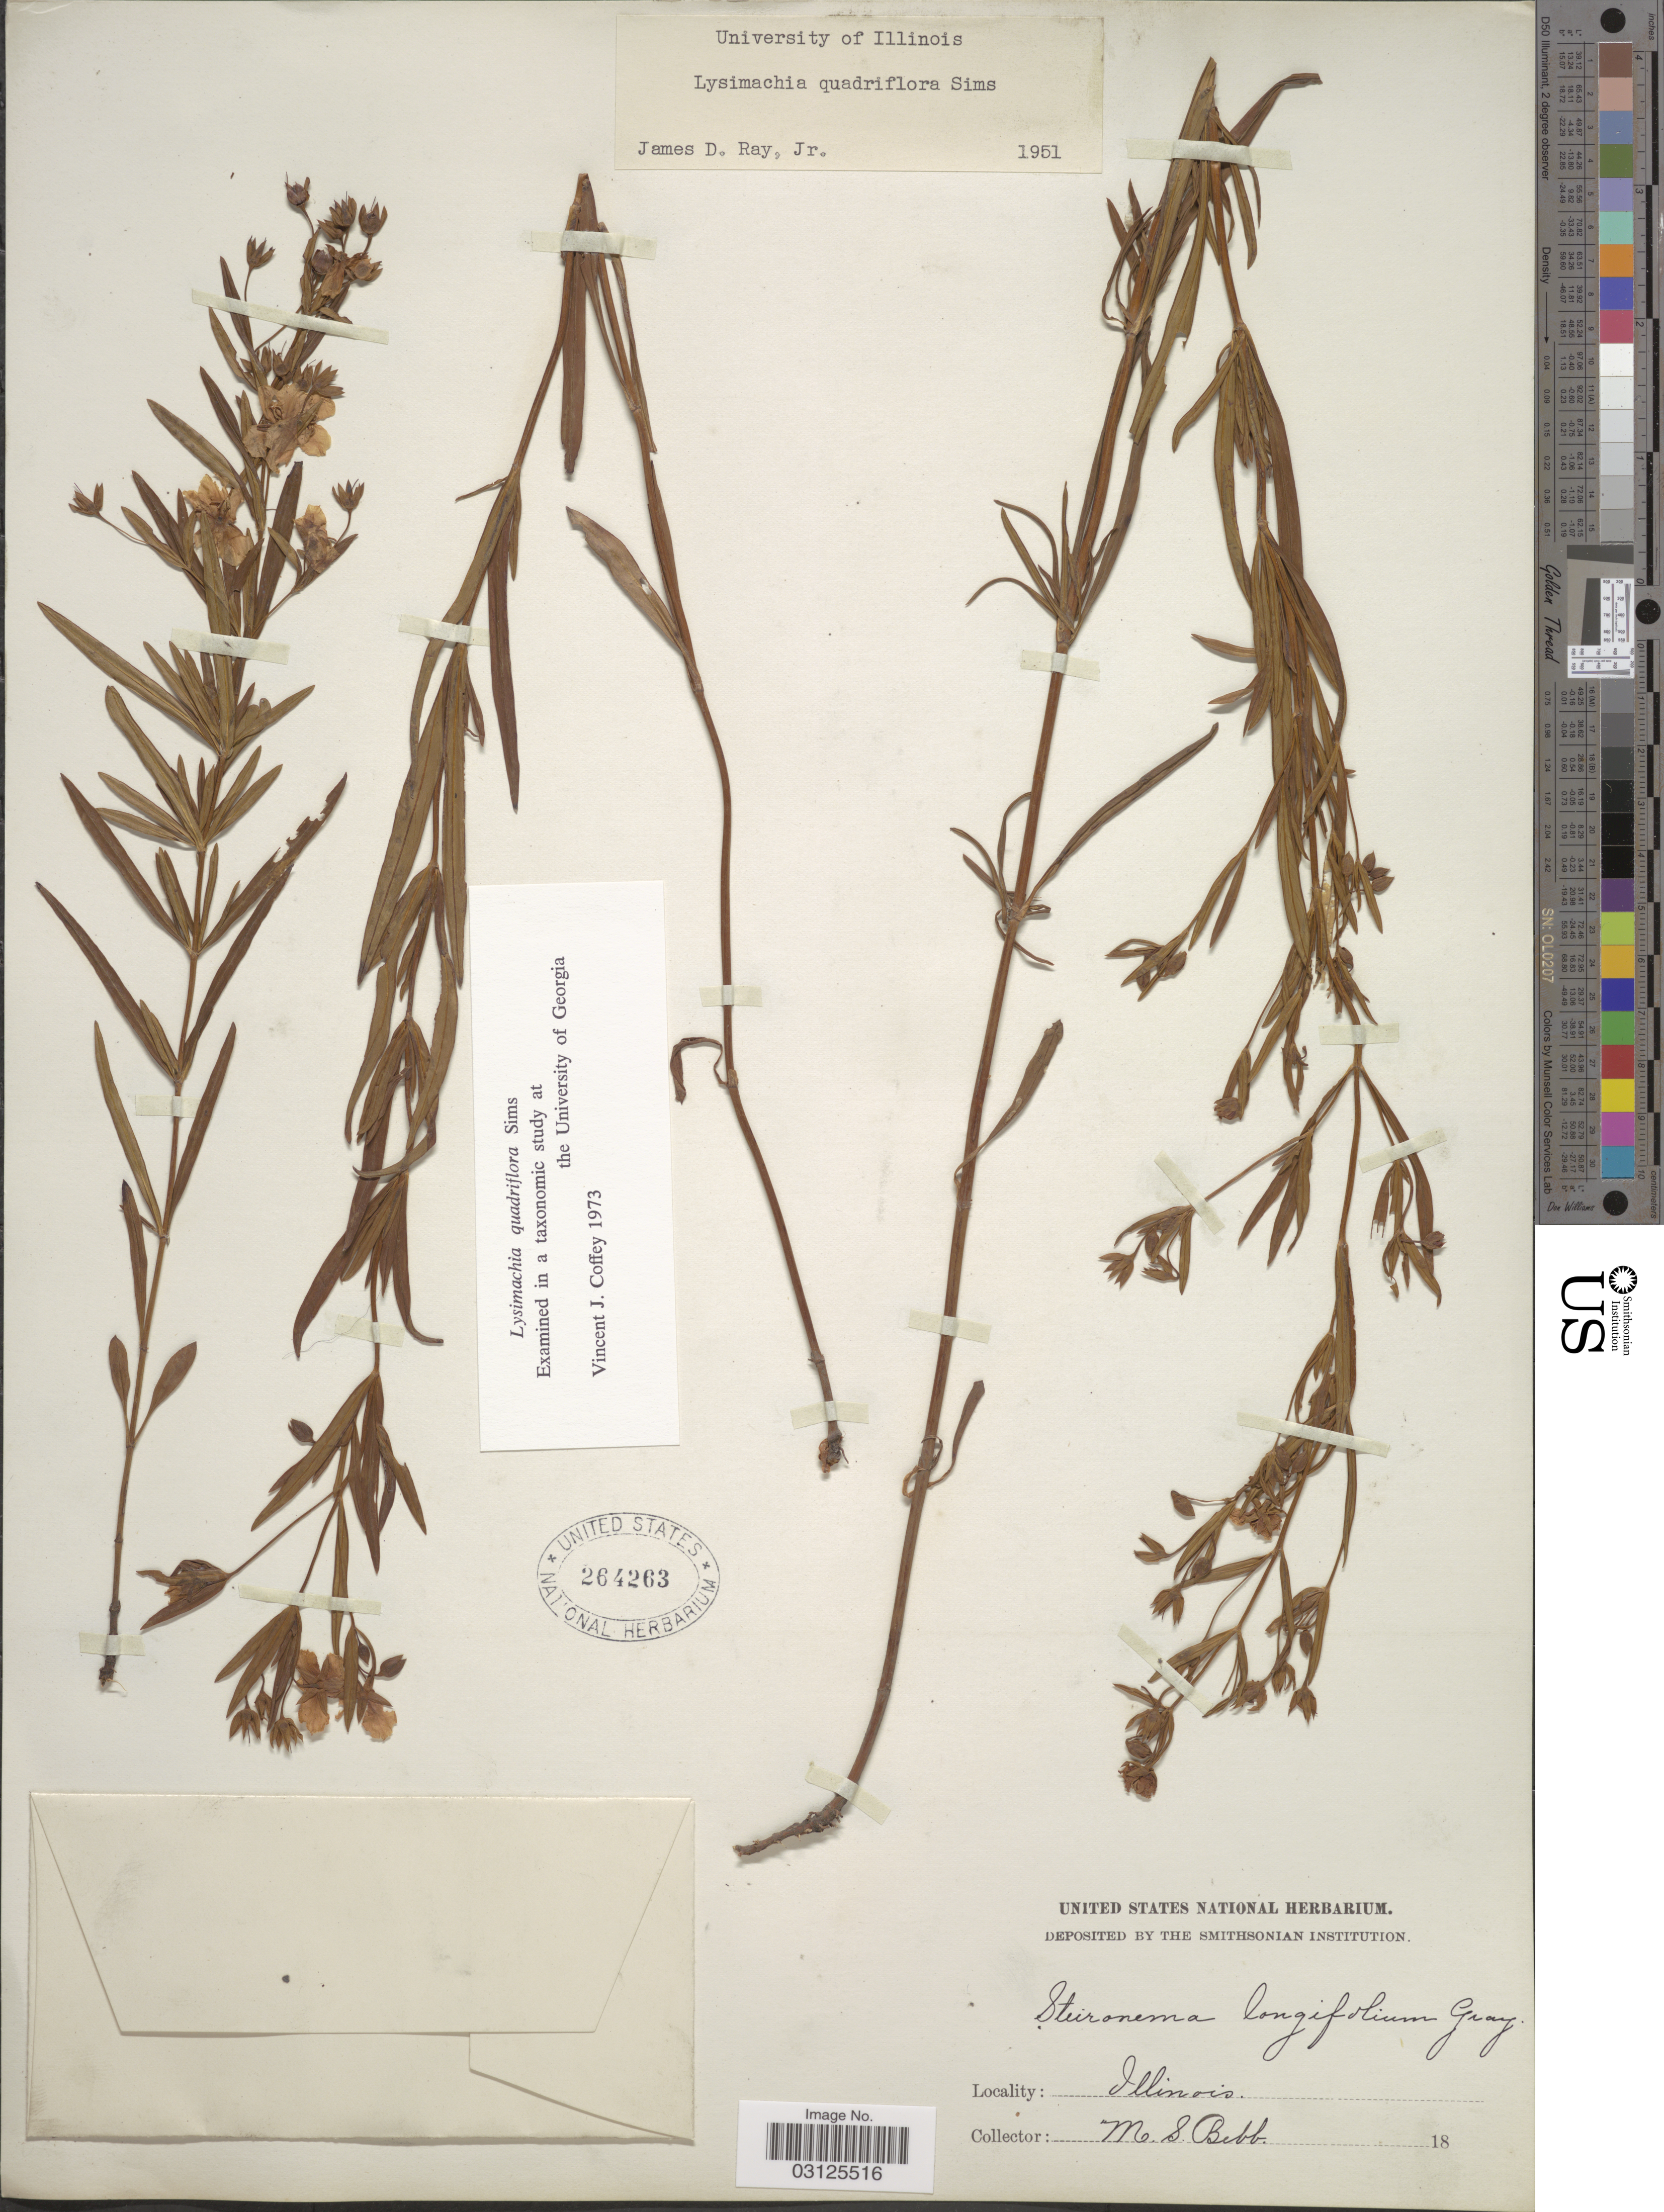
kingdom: Plantae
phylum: Tracheophyta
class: Magnoliopsida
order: Ericales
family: Primulaceae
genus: Lysimachia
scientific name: Lysimachia quadriflora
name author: Sims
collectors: M. Bebb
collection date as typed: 18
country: United States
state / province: Illinois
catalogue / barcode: US 264263